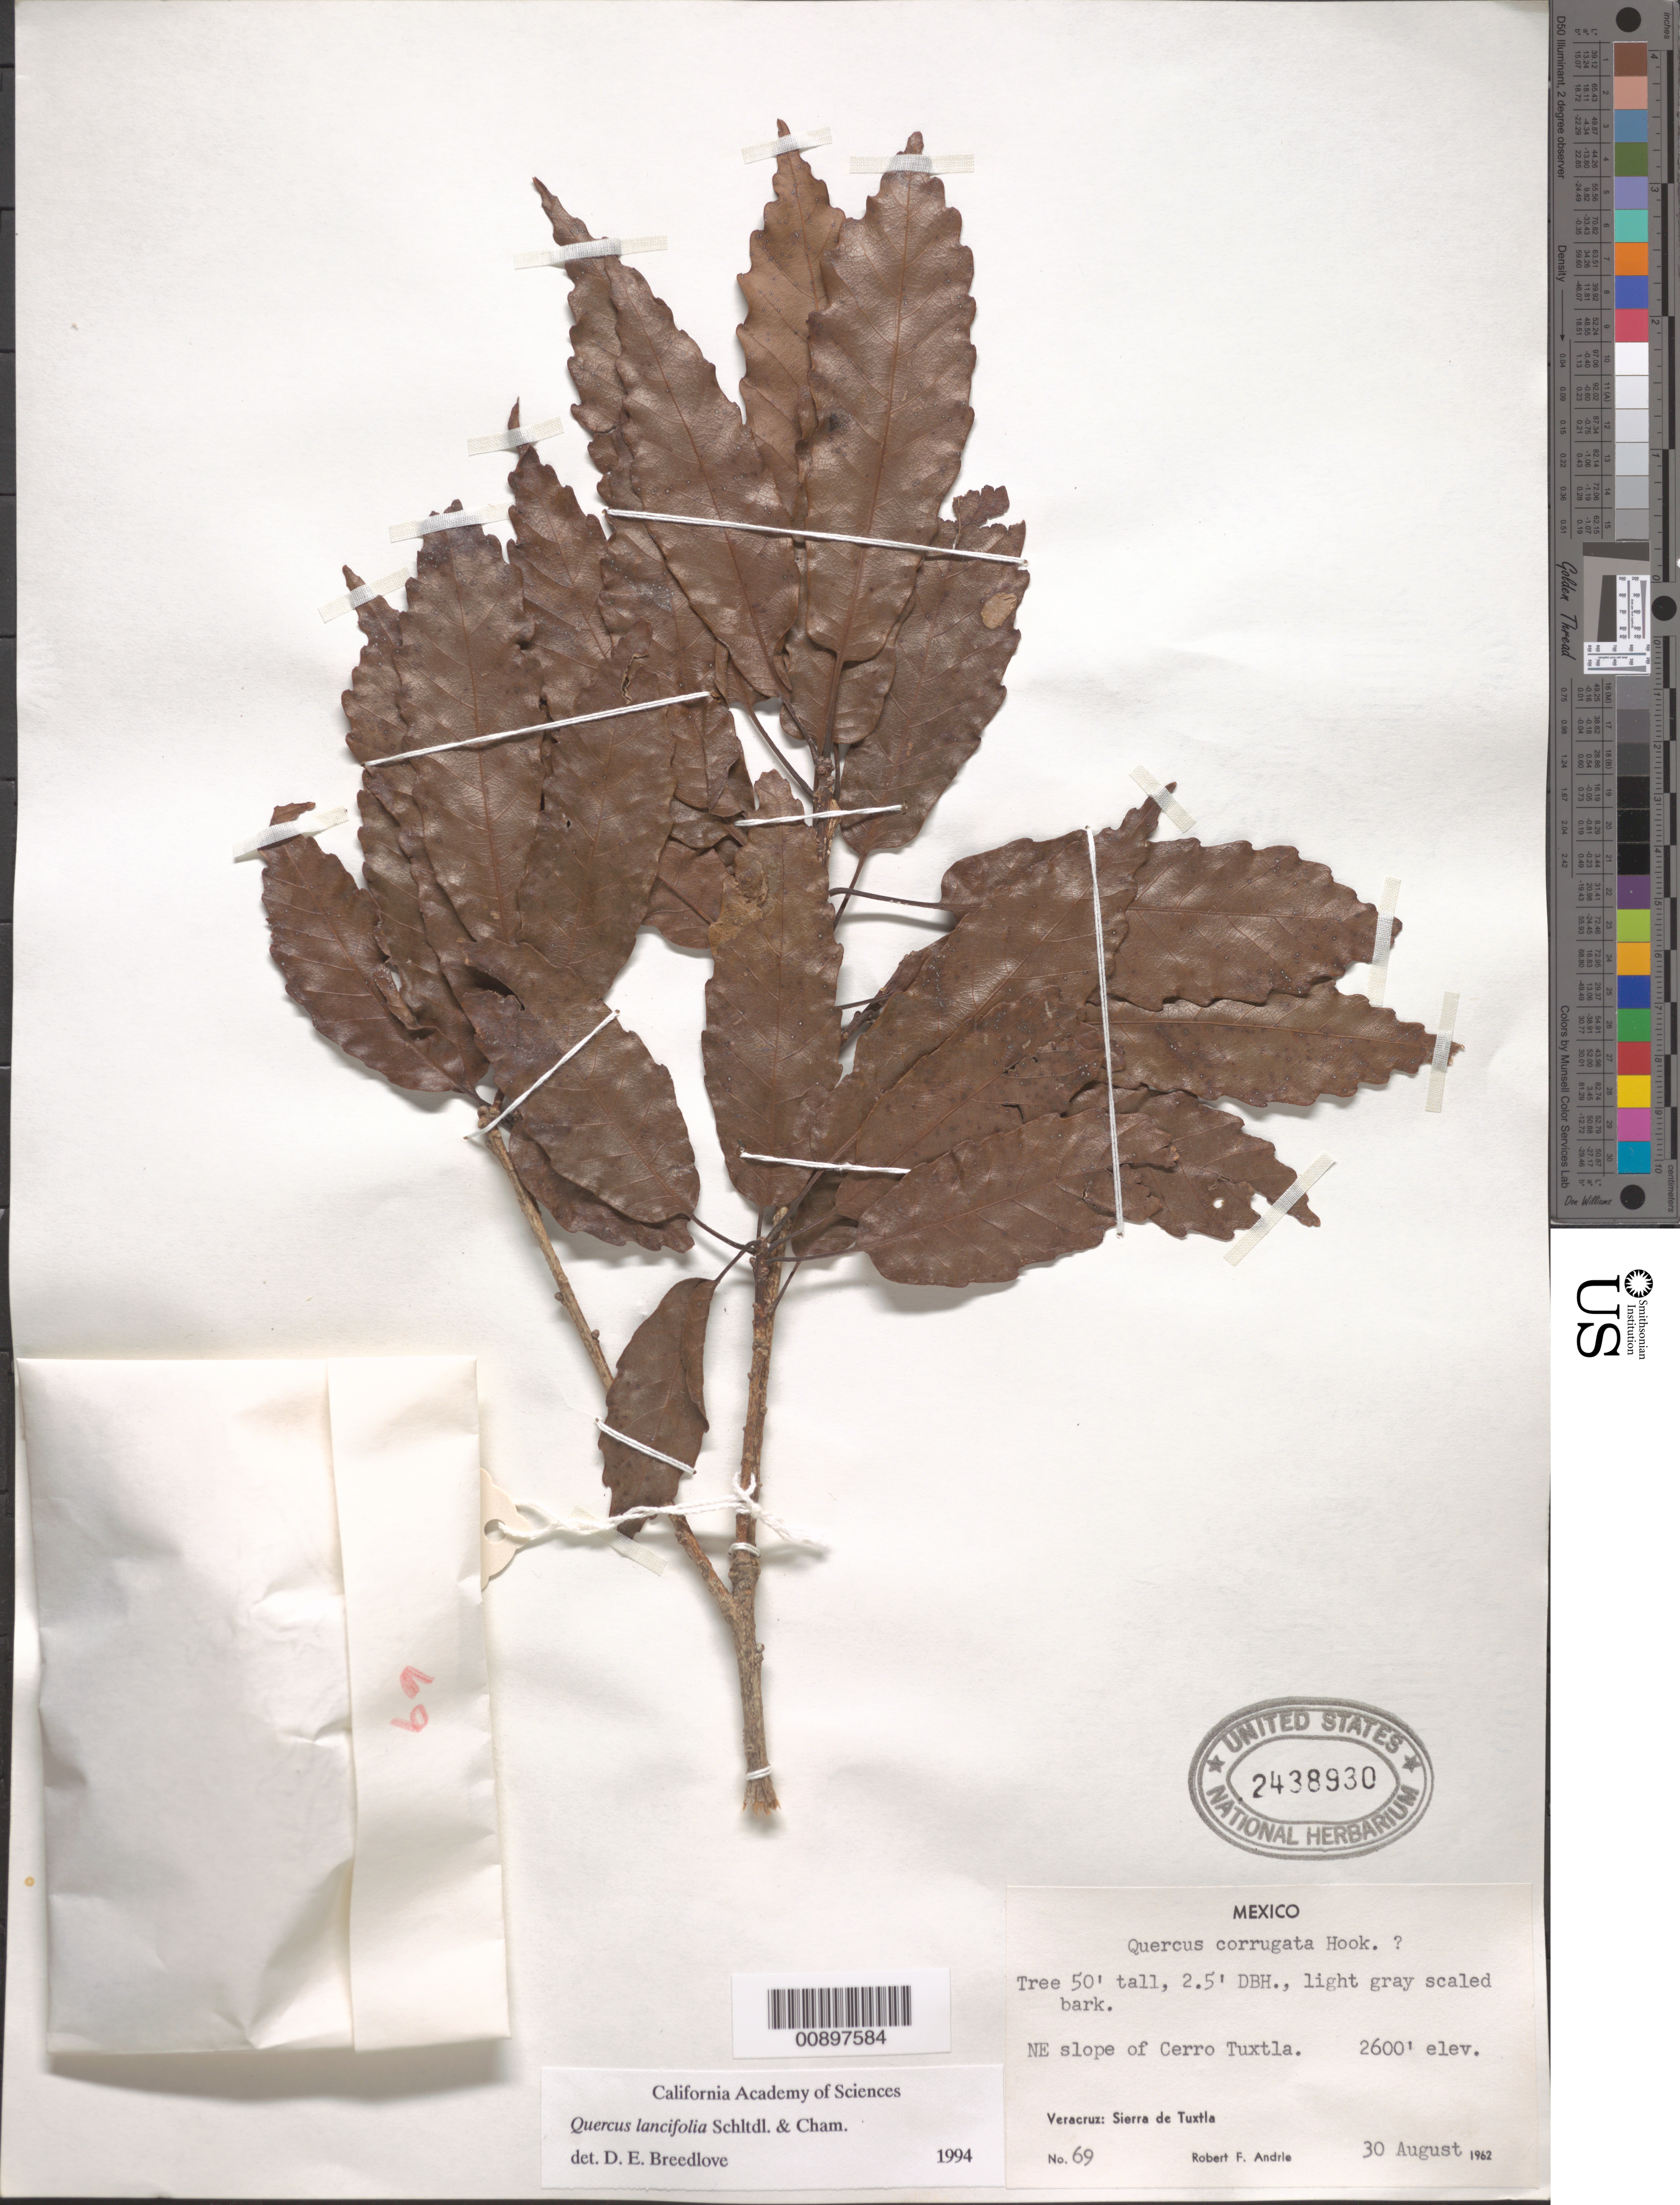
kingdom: Plantae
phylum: Tracheophyta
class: Magnoliopsida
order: Fagales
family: Fagaceae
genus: Quercus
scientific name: Quercus lancifolia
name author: Schltdl. & Cham.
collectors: R. Andrle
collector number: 69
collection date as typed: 30 Aug 1962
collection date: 1962-08-30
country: Mexico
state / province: Veracruz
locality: NE slope of Cerro Tuxtla, Veracruz. Sierra de Tuxtla.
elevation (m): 792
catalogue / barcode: US 2438930